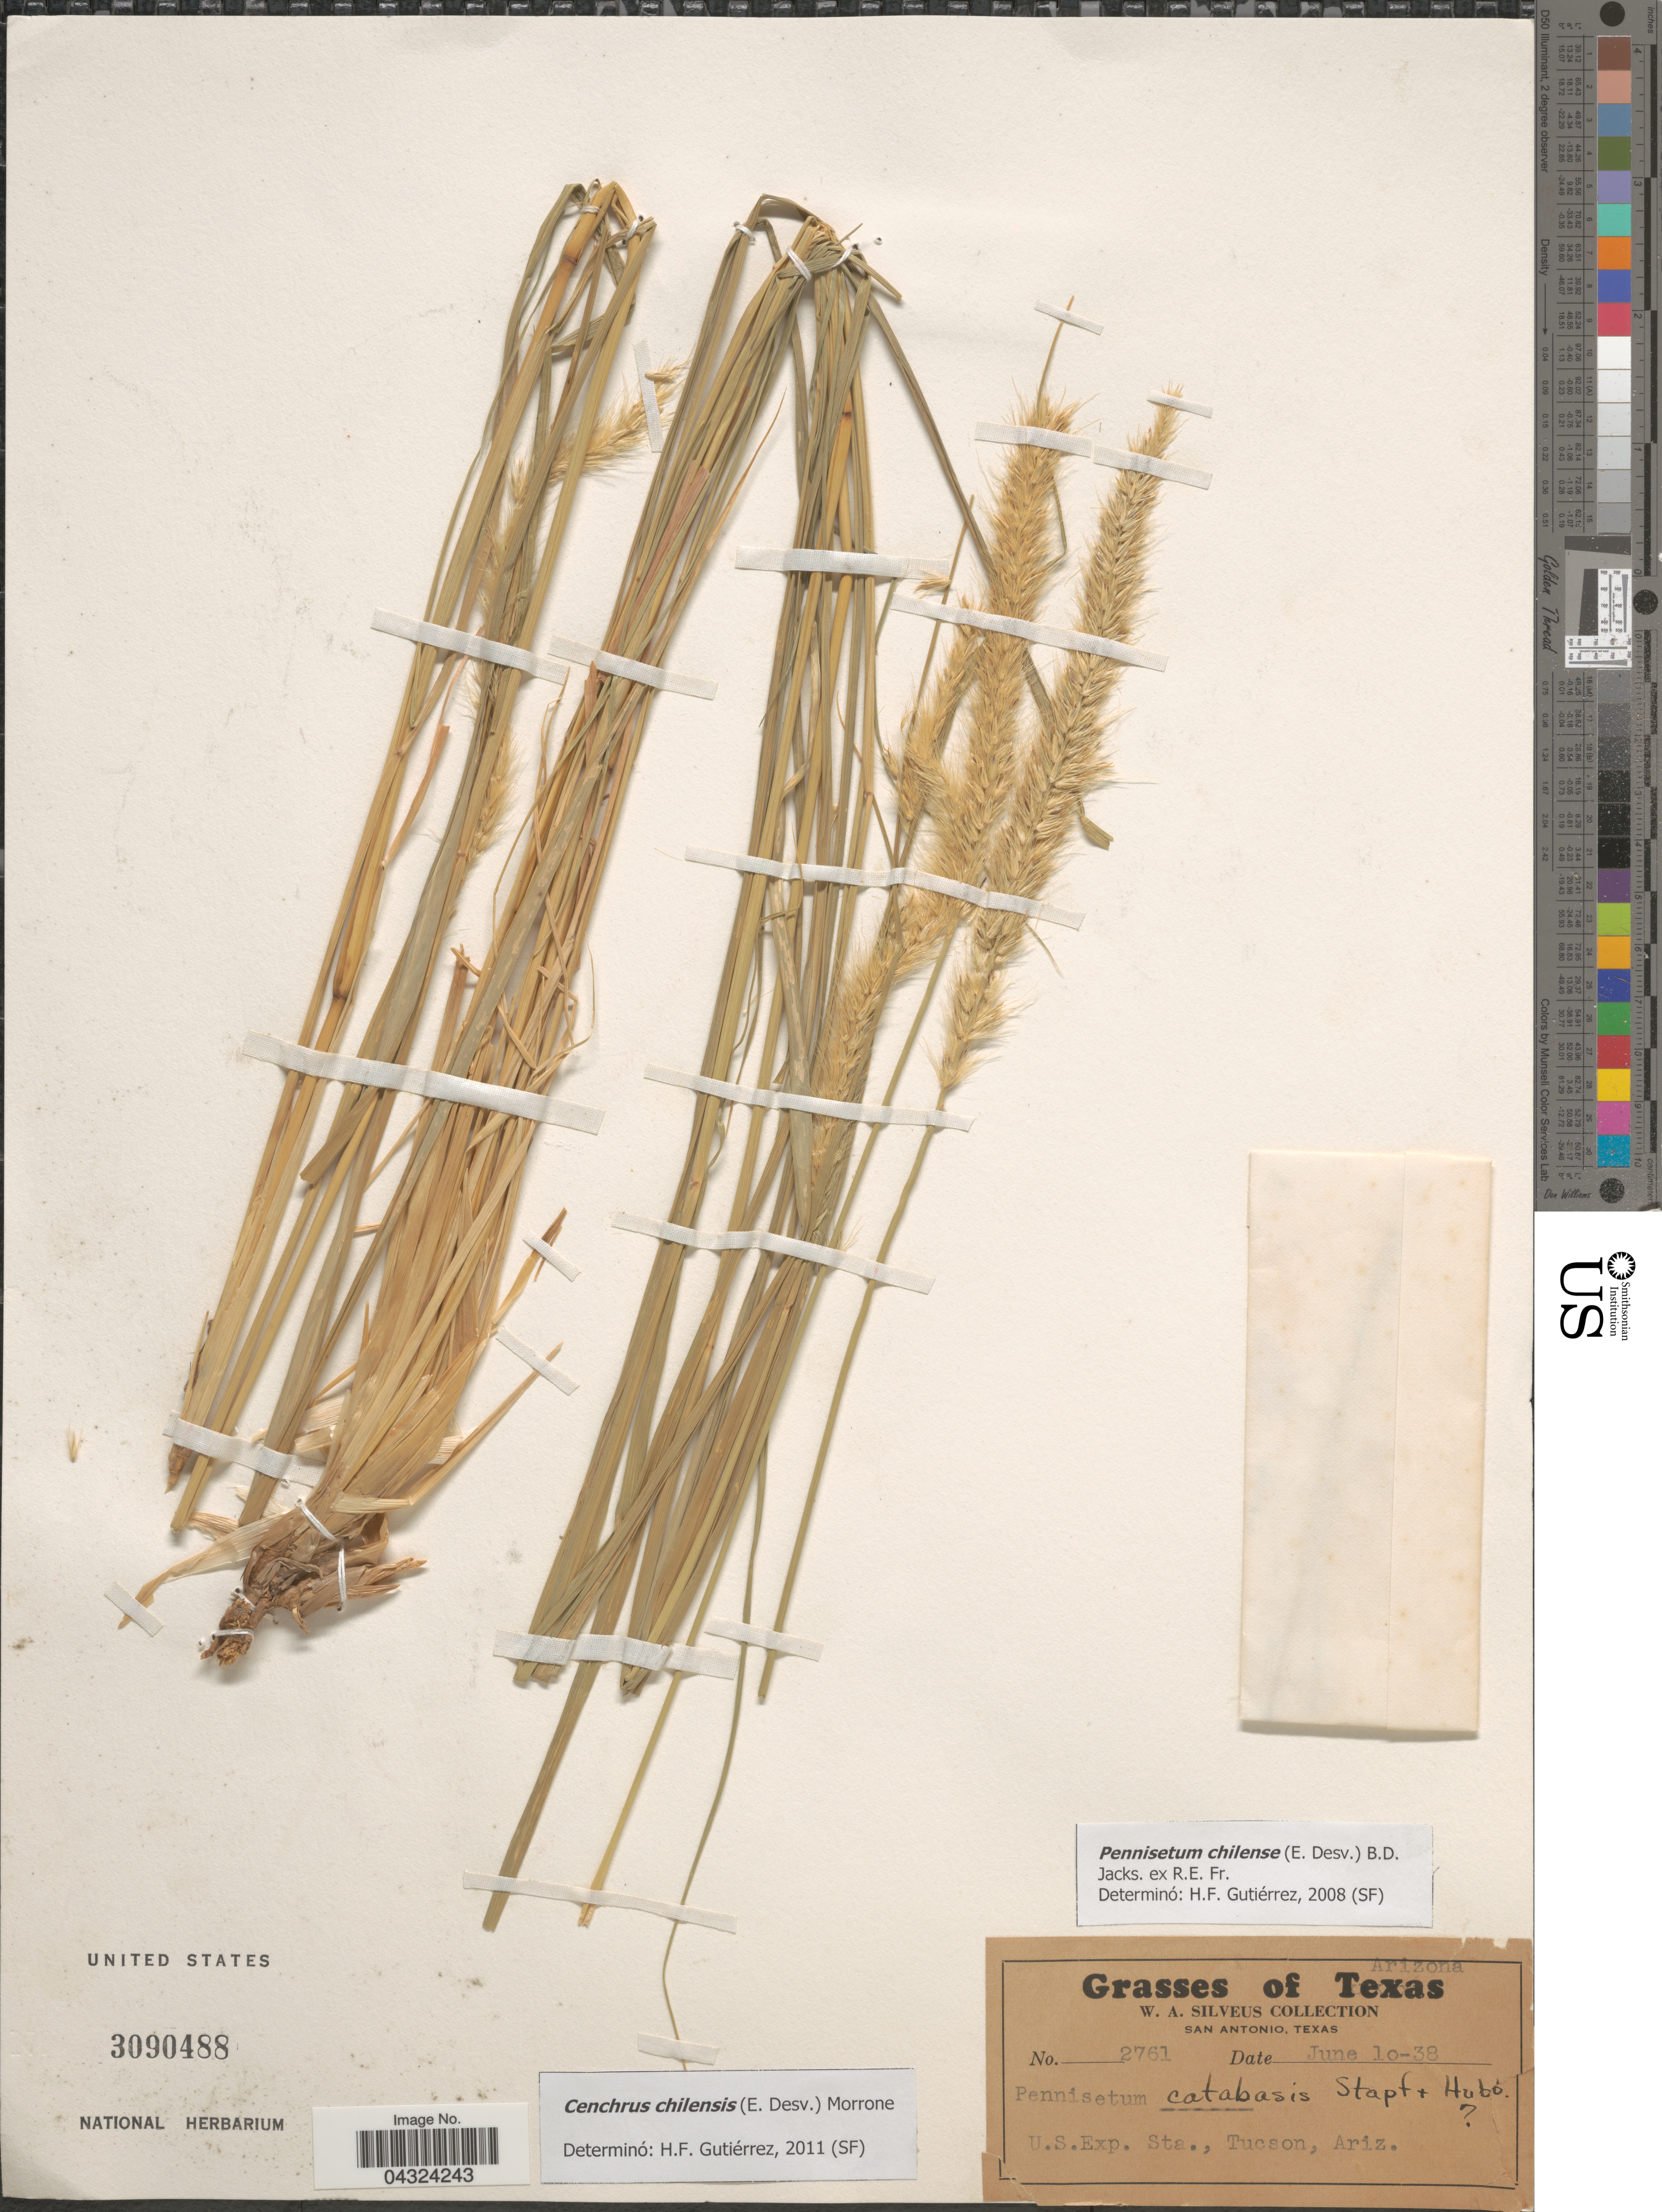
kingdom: Plantae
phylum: Tracheophyta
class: Liliopsida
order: Poales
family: Poaceae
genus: Cenchrus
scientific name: Cenchrus chilensis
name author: (É. Desv.) Morrone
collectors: W. Silveus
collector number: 2761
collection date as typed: Transcribed d/m/y: 10/6/38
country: United States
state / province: Arizona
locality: U.S.Exp. Sta., Tucson.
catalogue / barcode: US 3090488